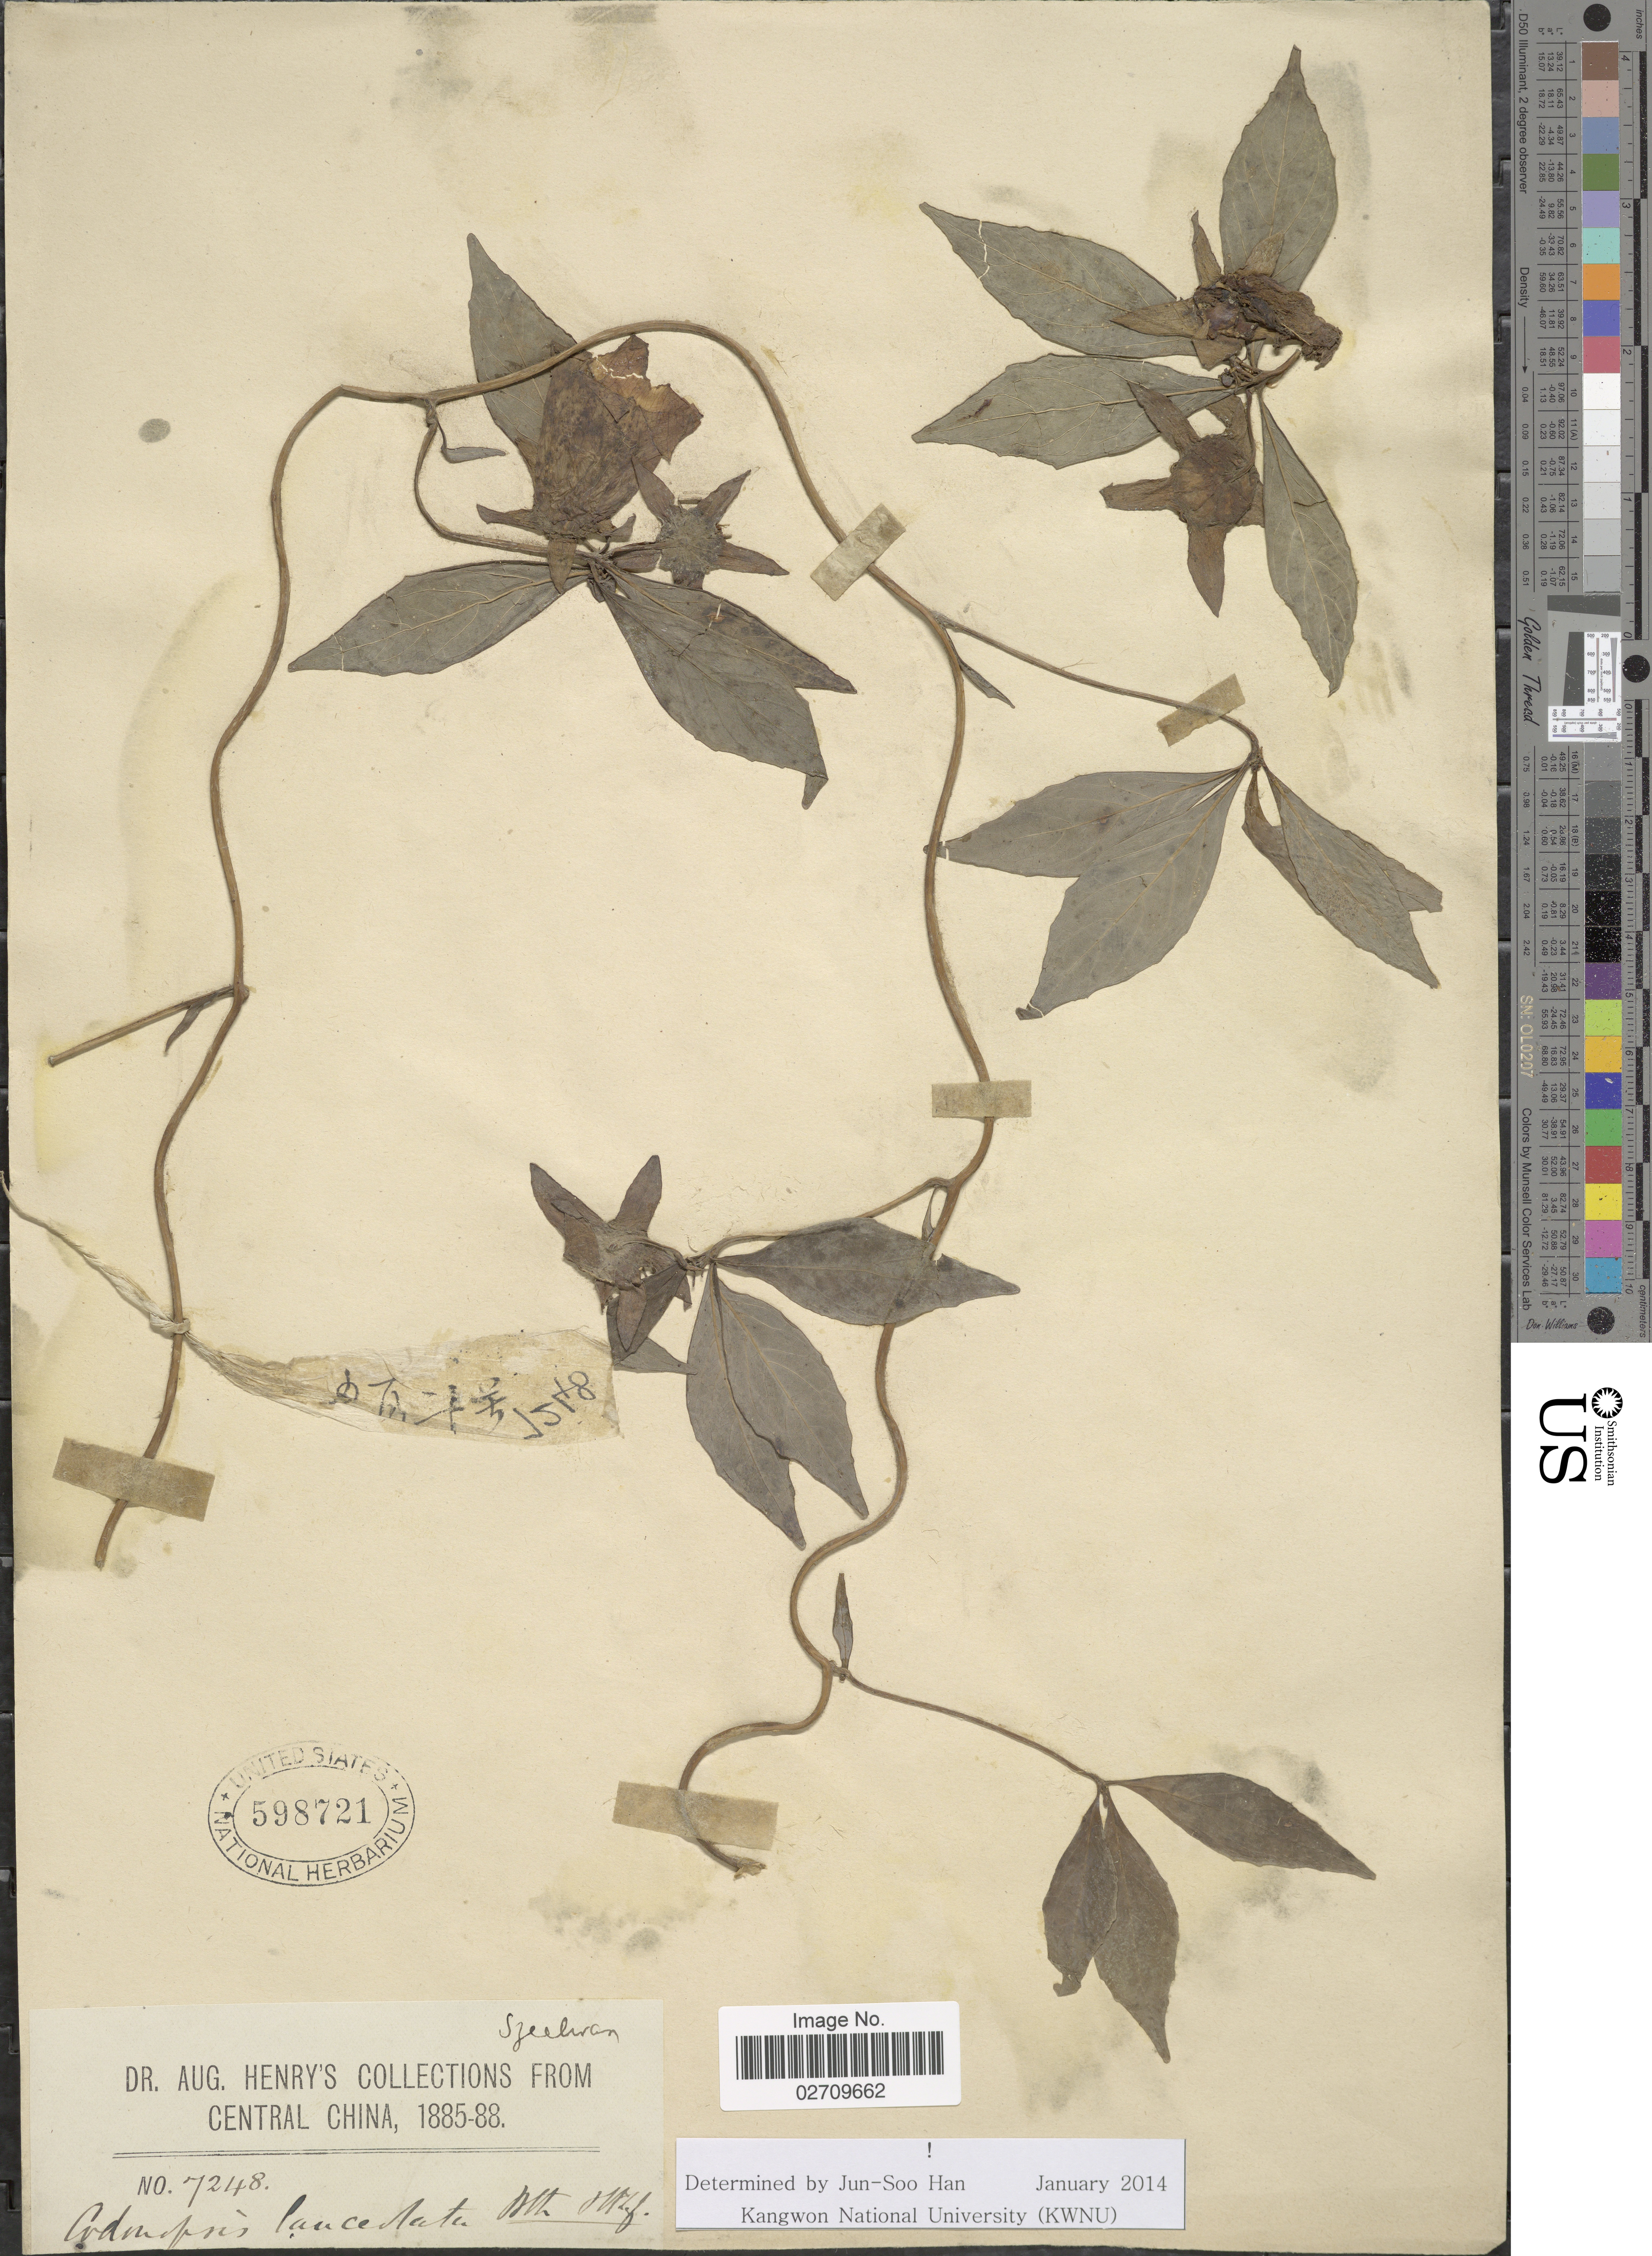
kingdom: Plantae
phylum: Tracheophyta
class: Magnoliopsida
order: Asterales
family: Campanulaceae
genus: Codonopsis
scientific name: Codonopsis lanceolata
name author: (Siebold & Zucc.) Benth. & Hook. f. ex Trautv.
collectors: A. Henry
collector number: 7248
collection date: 1885/1888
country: China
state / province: Sichuan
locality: Szechuan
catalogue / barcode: US 598721